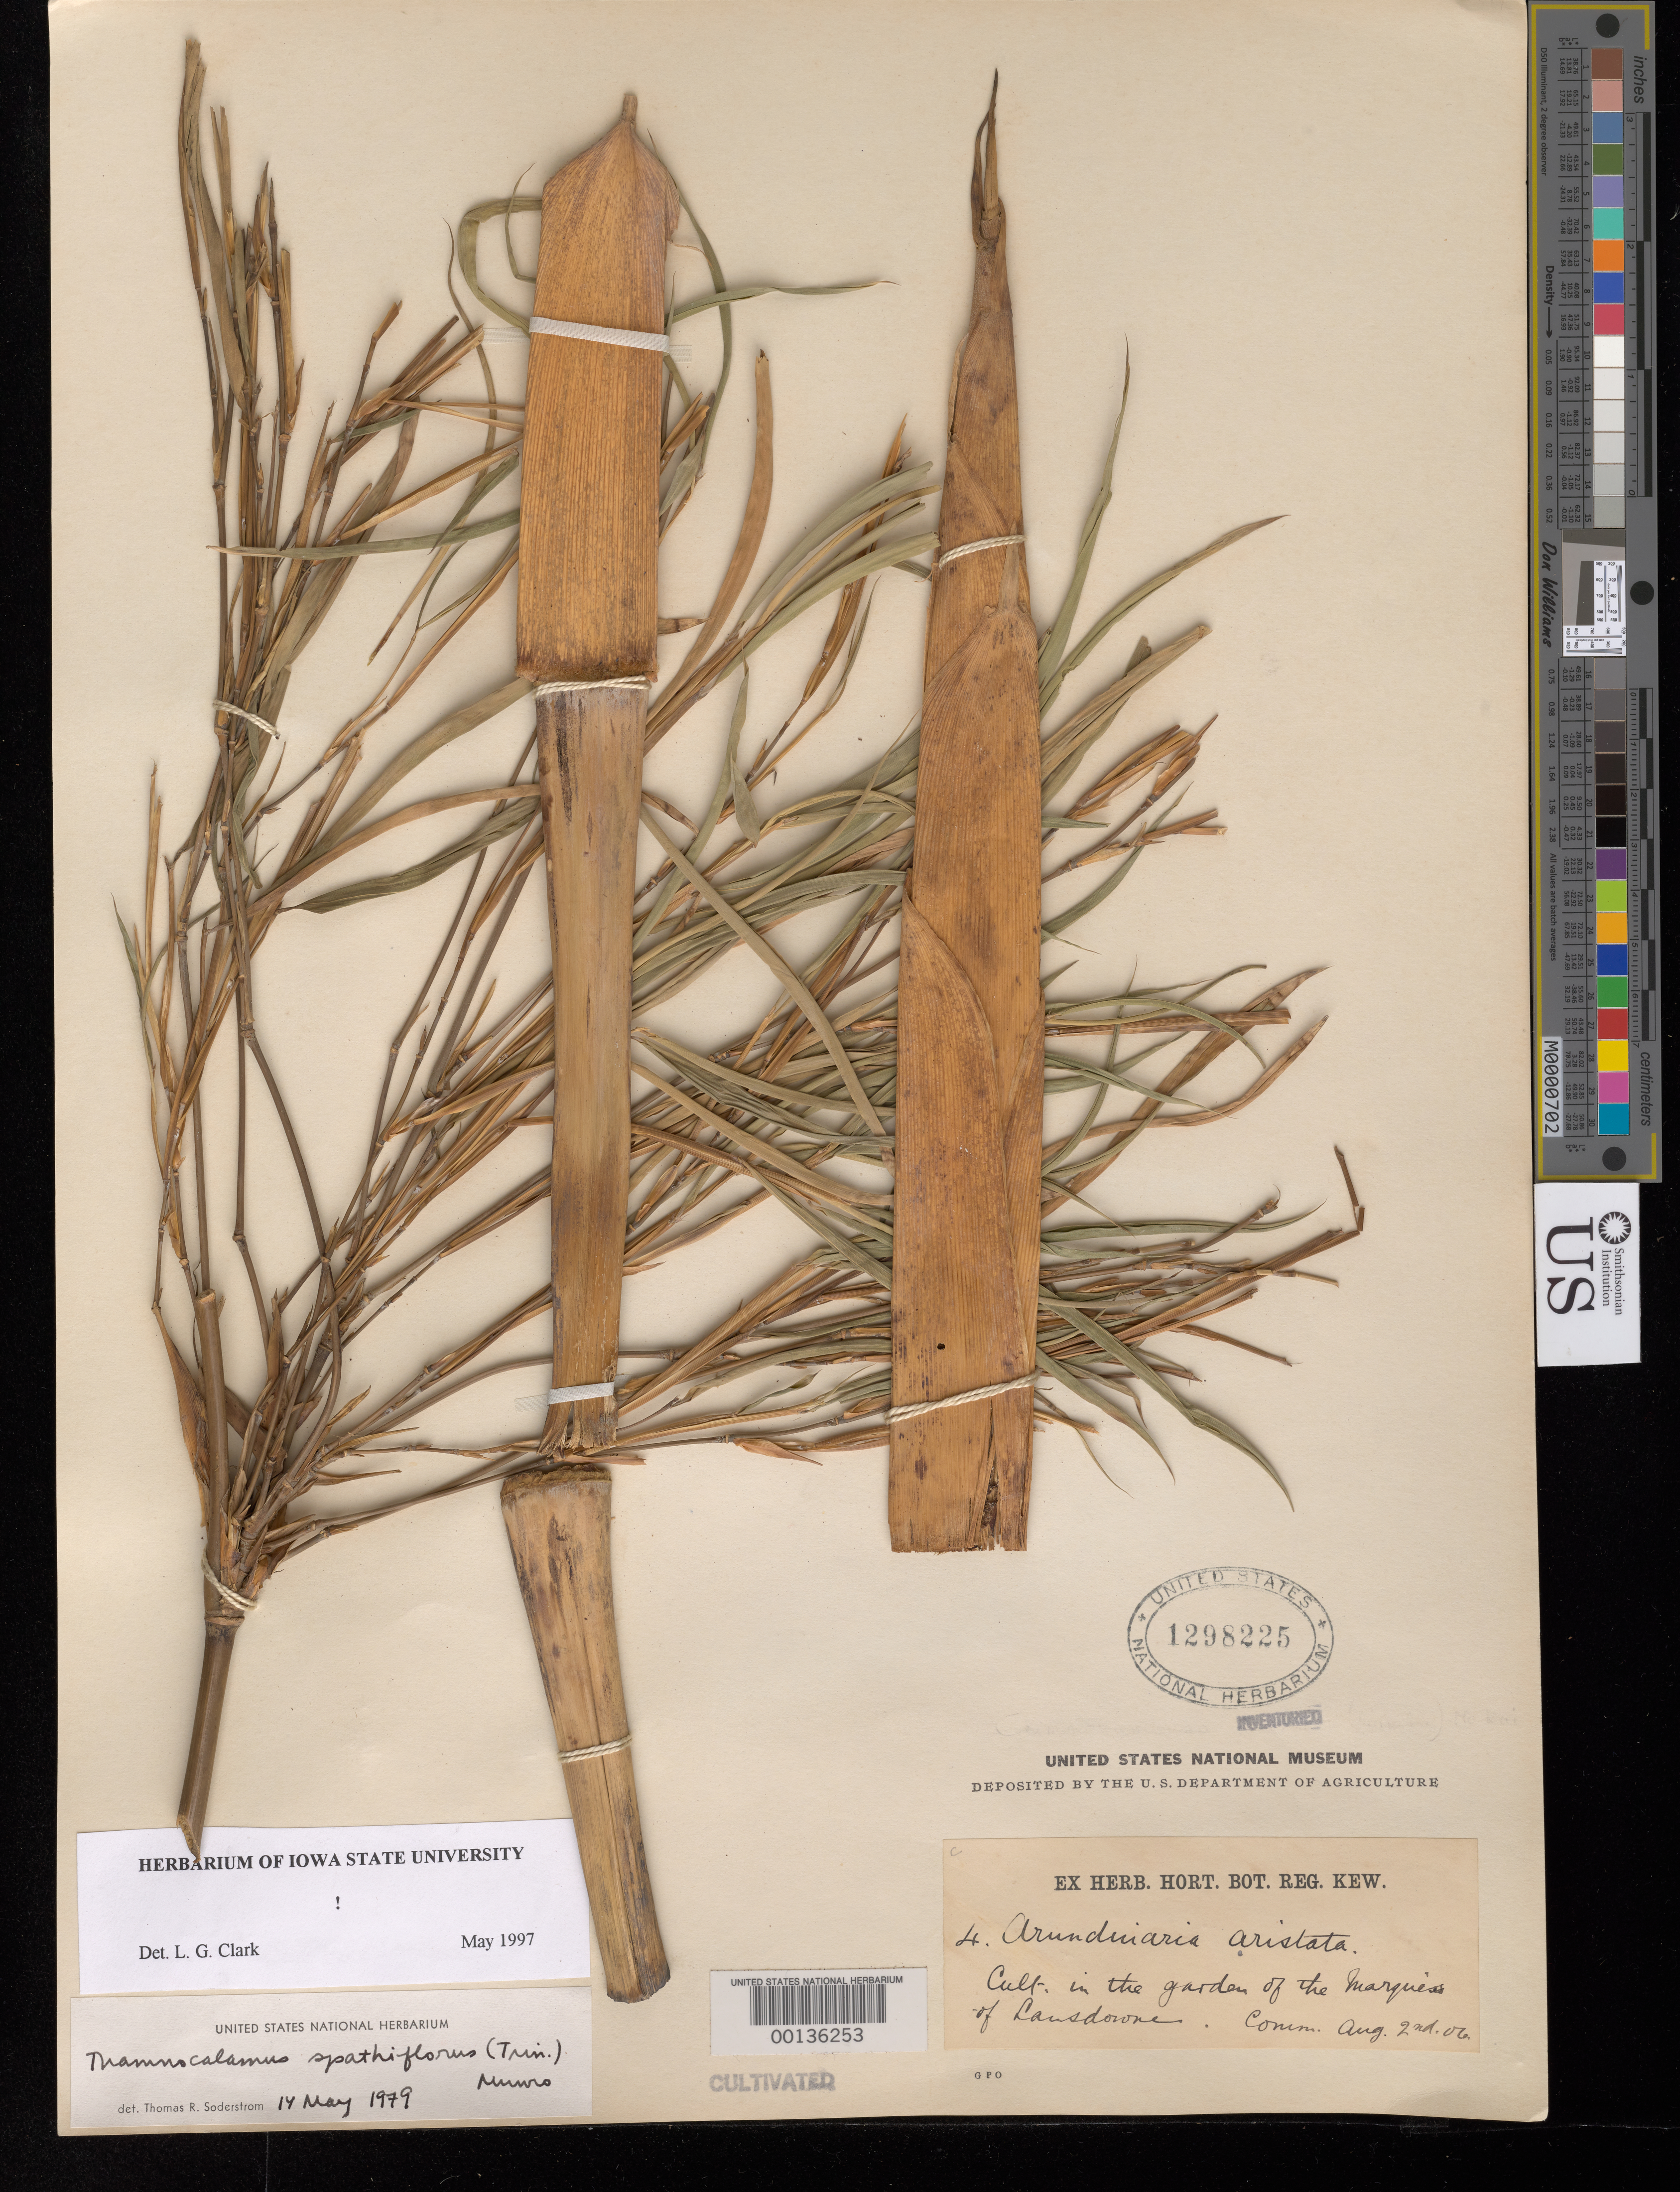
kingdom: Plantae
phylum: Tracheophyta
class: Liliopsida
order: Poales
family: Poaceae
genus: Thamnocalamus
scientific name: Thamnocalamus spathiflorus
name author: (Trin.) Munro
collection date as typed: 02 Aug 1906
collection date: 1906-08-02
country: Panama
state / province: Chiriquí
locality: Around San Felix.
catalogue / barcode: US 1298225